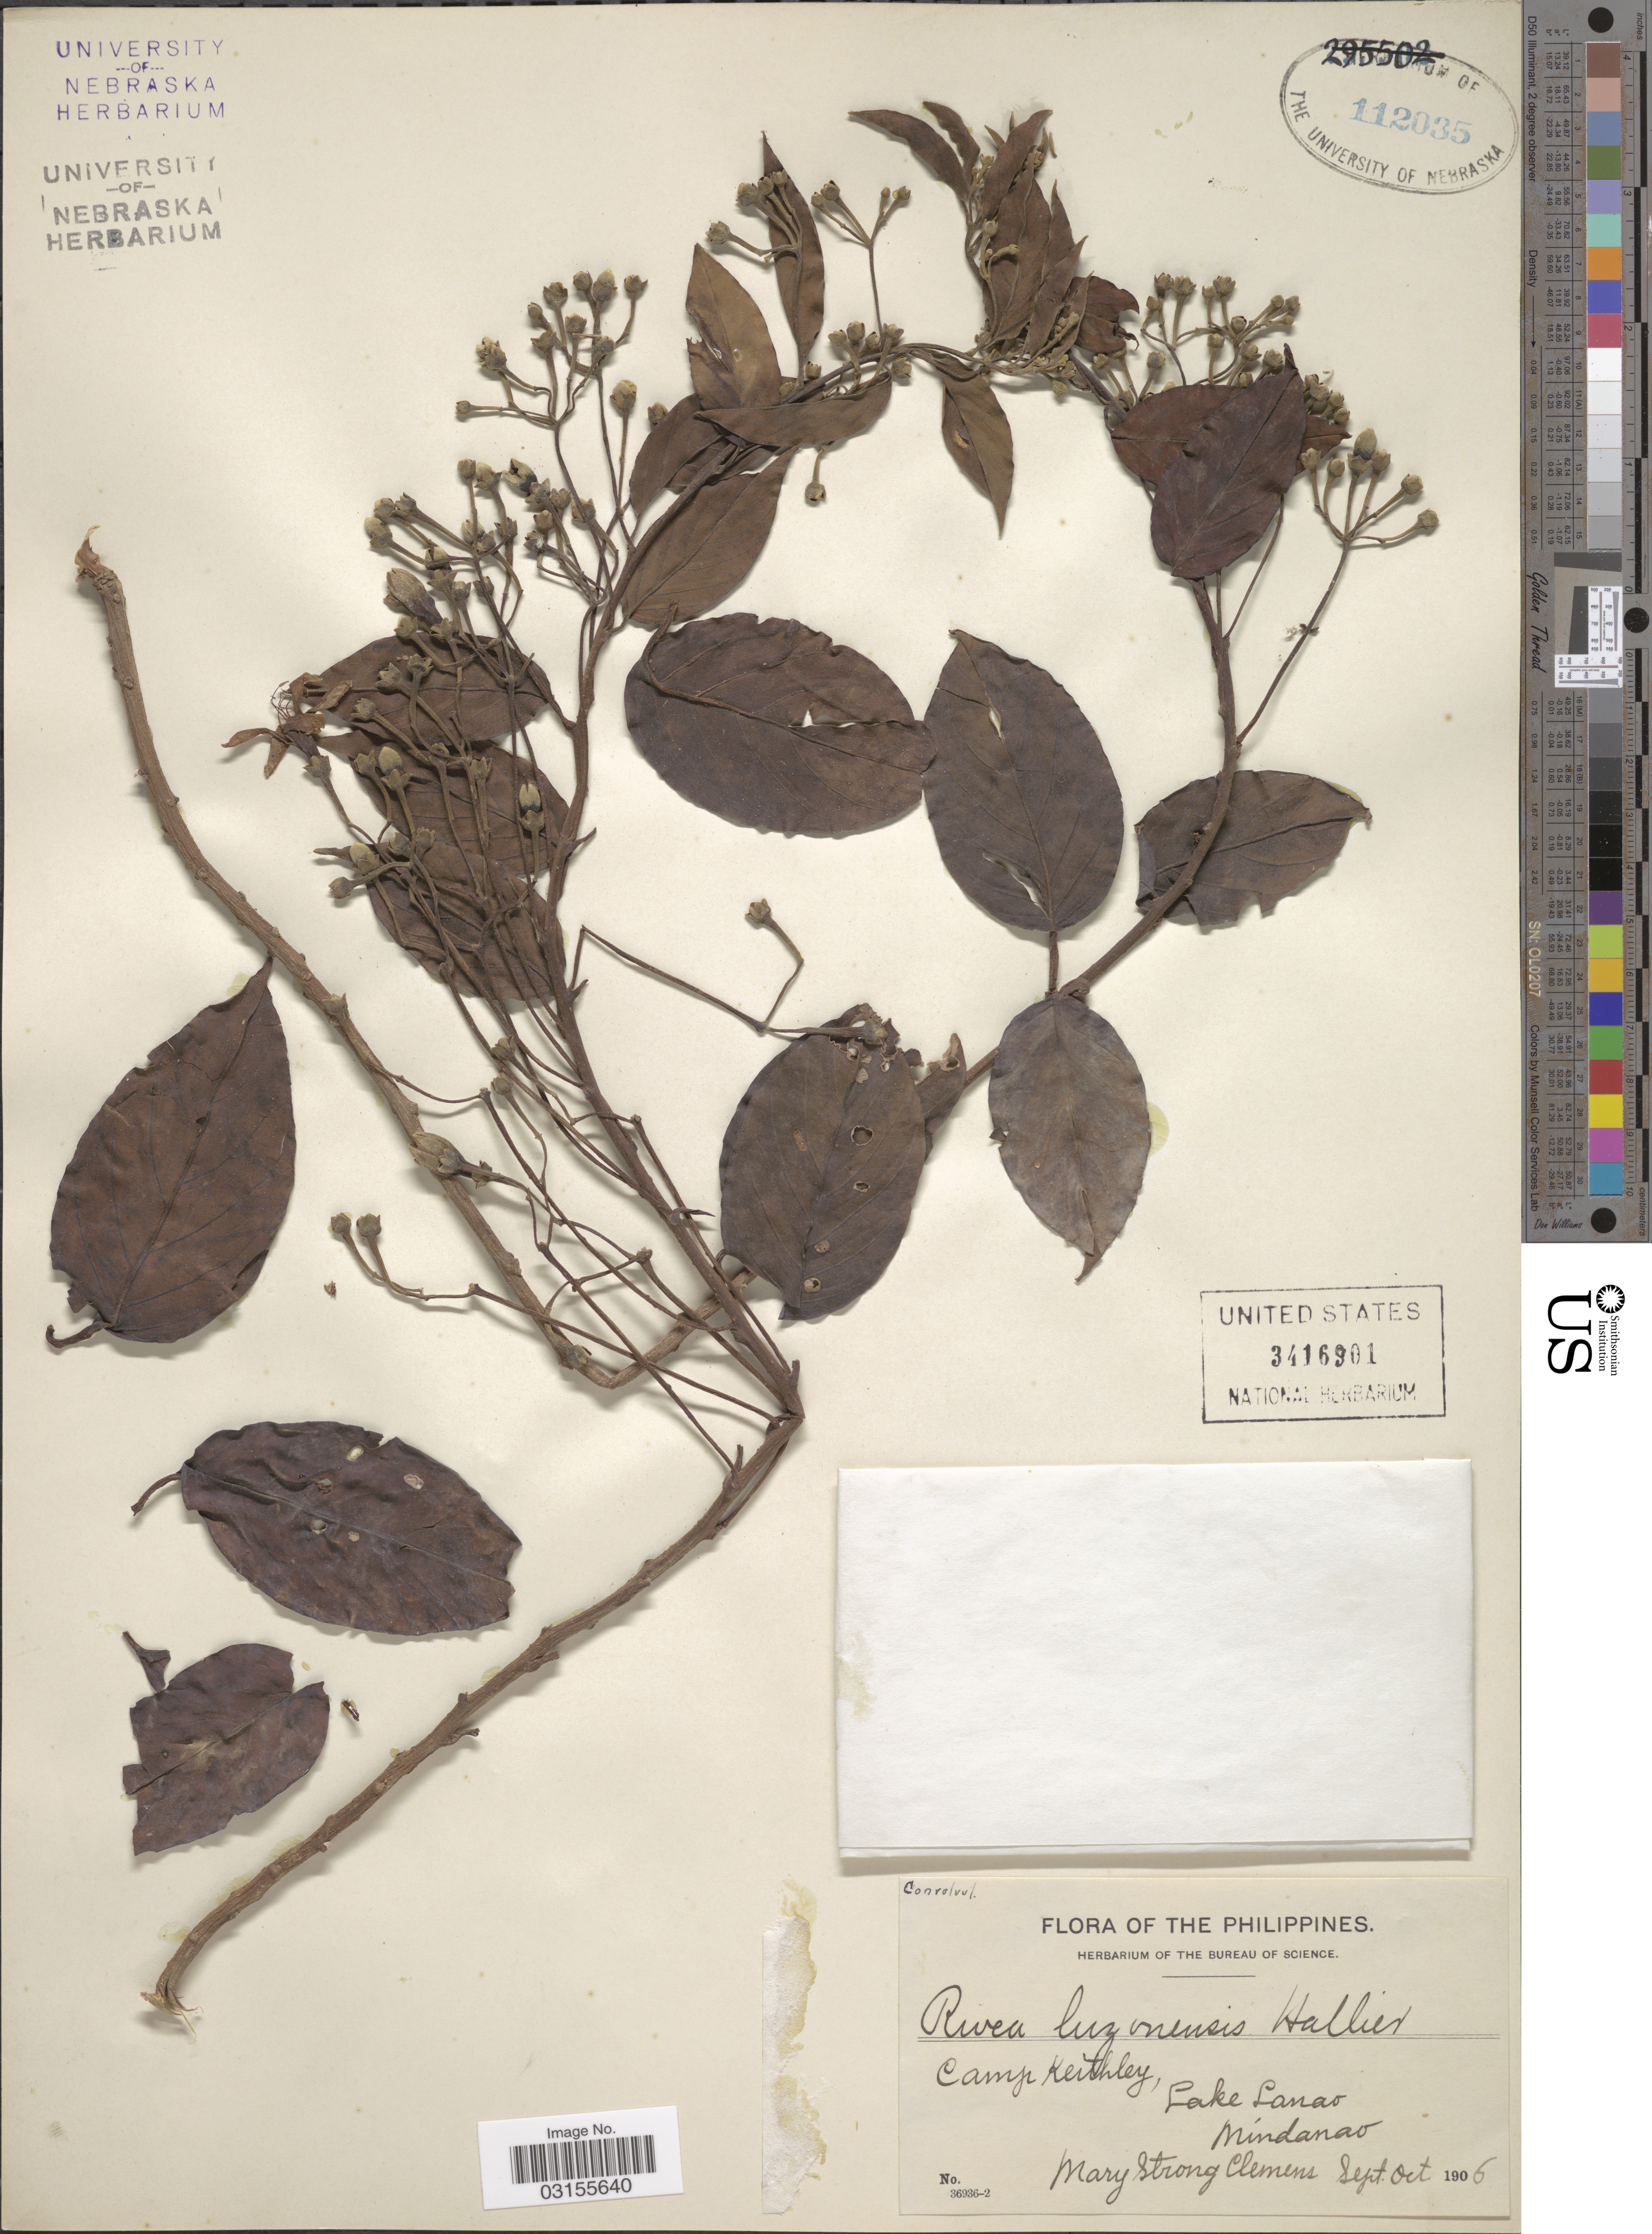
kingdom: Plantae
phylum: Tracheophyta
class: Magnoliopsida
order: Solanales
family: Convolvulaceae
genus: Argyreia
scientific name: Argyreia luzonensis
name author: (Hallier f.) Ooststr.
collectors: M. S. Clemens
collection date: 1905-09/1906-10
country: Philippines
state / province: Muslim Mindanao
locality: Camp Keithley, Lake Lanao, Mindanao.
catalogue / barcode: US 3416901